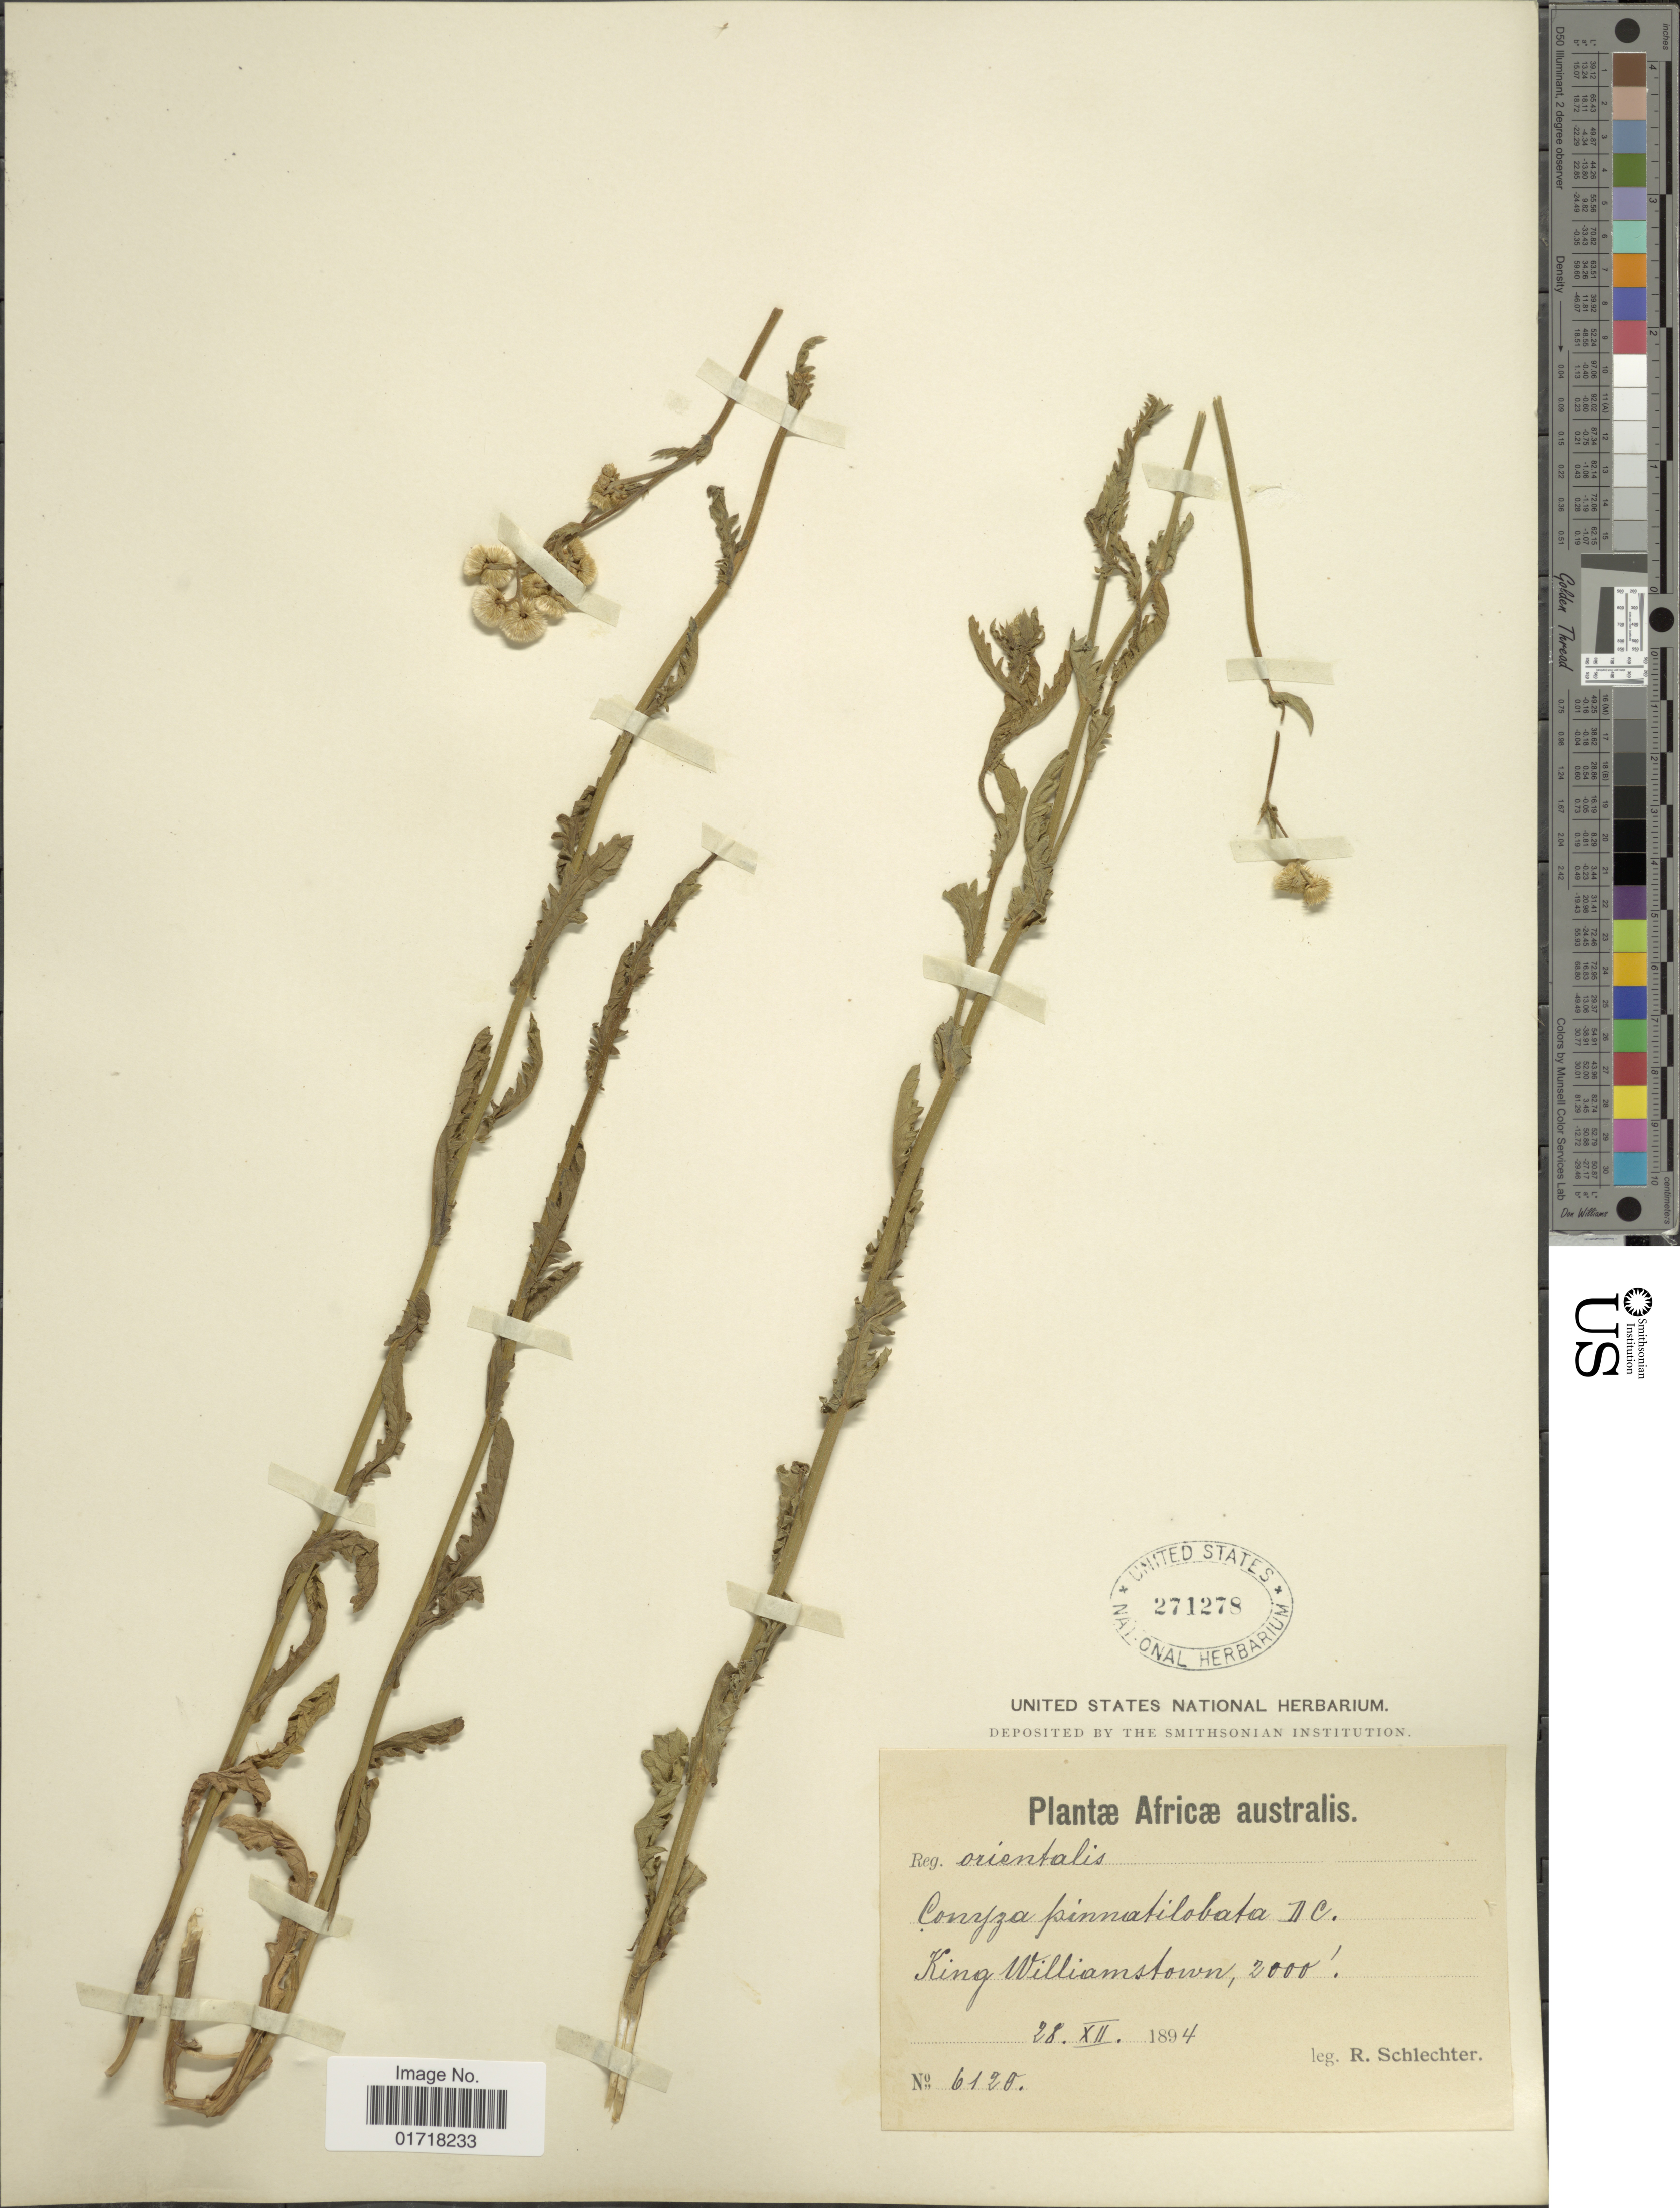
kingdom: Plantae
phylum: Tracheophyta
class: Magnoliopsida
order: Asterales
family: Asteraceae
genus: Conyza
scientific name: Conyza pinnatilobata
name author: DC.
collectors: Schlechter, --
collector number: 6120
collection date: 1894-12-28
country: South Africa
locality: King Williamstown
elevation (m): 610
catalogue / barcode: US 271278